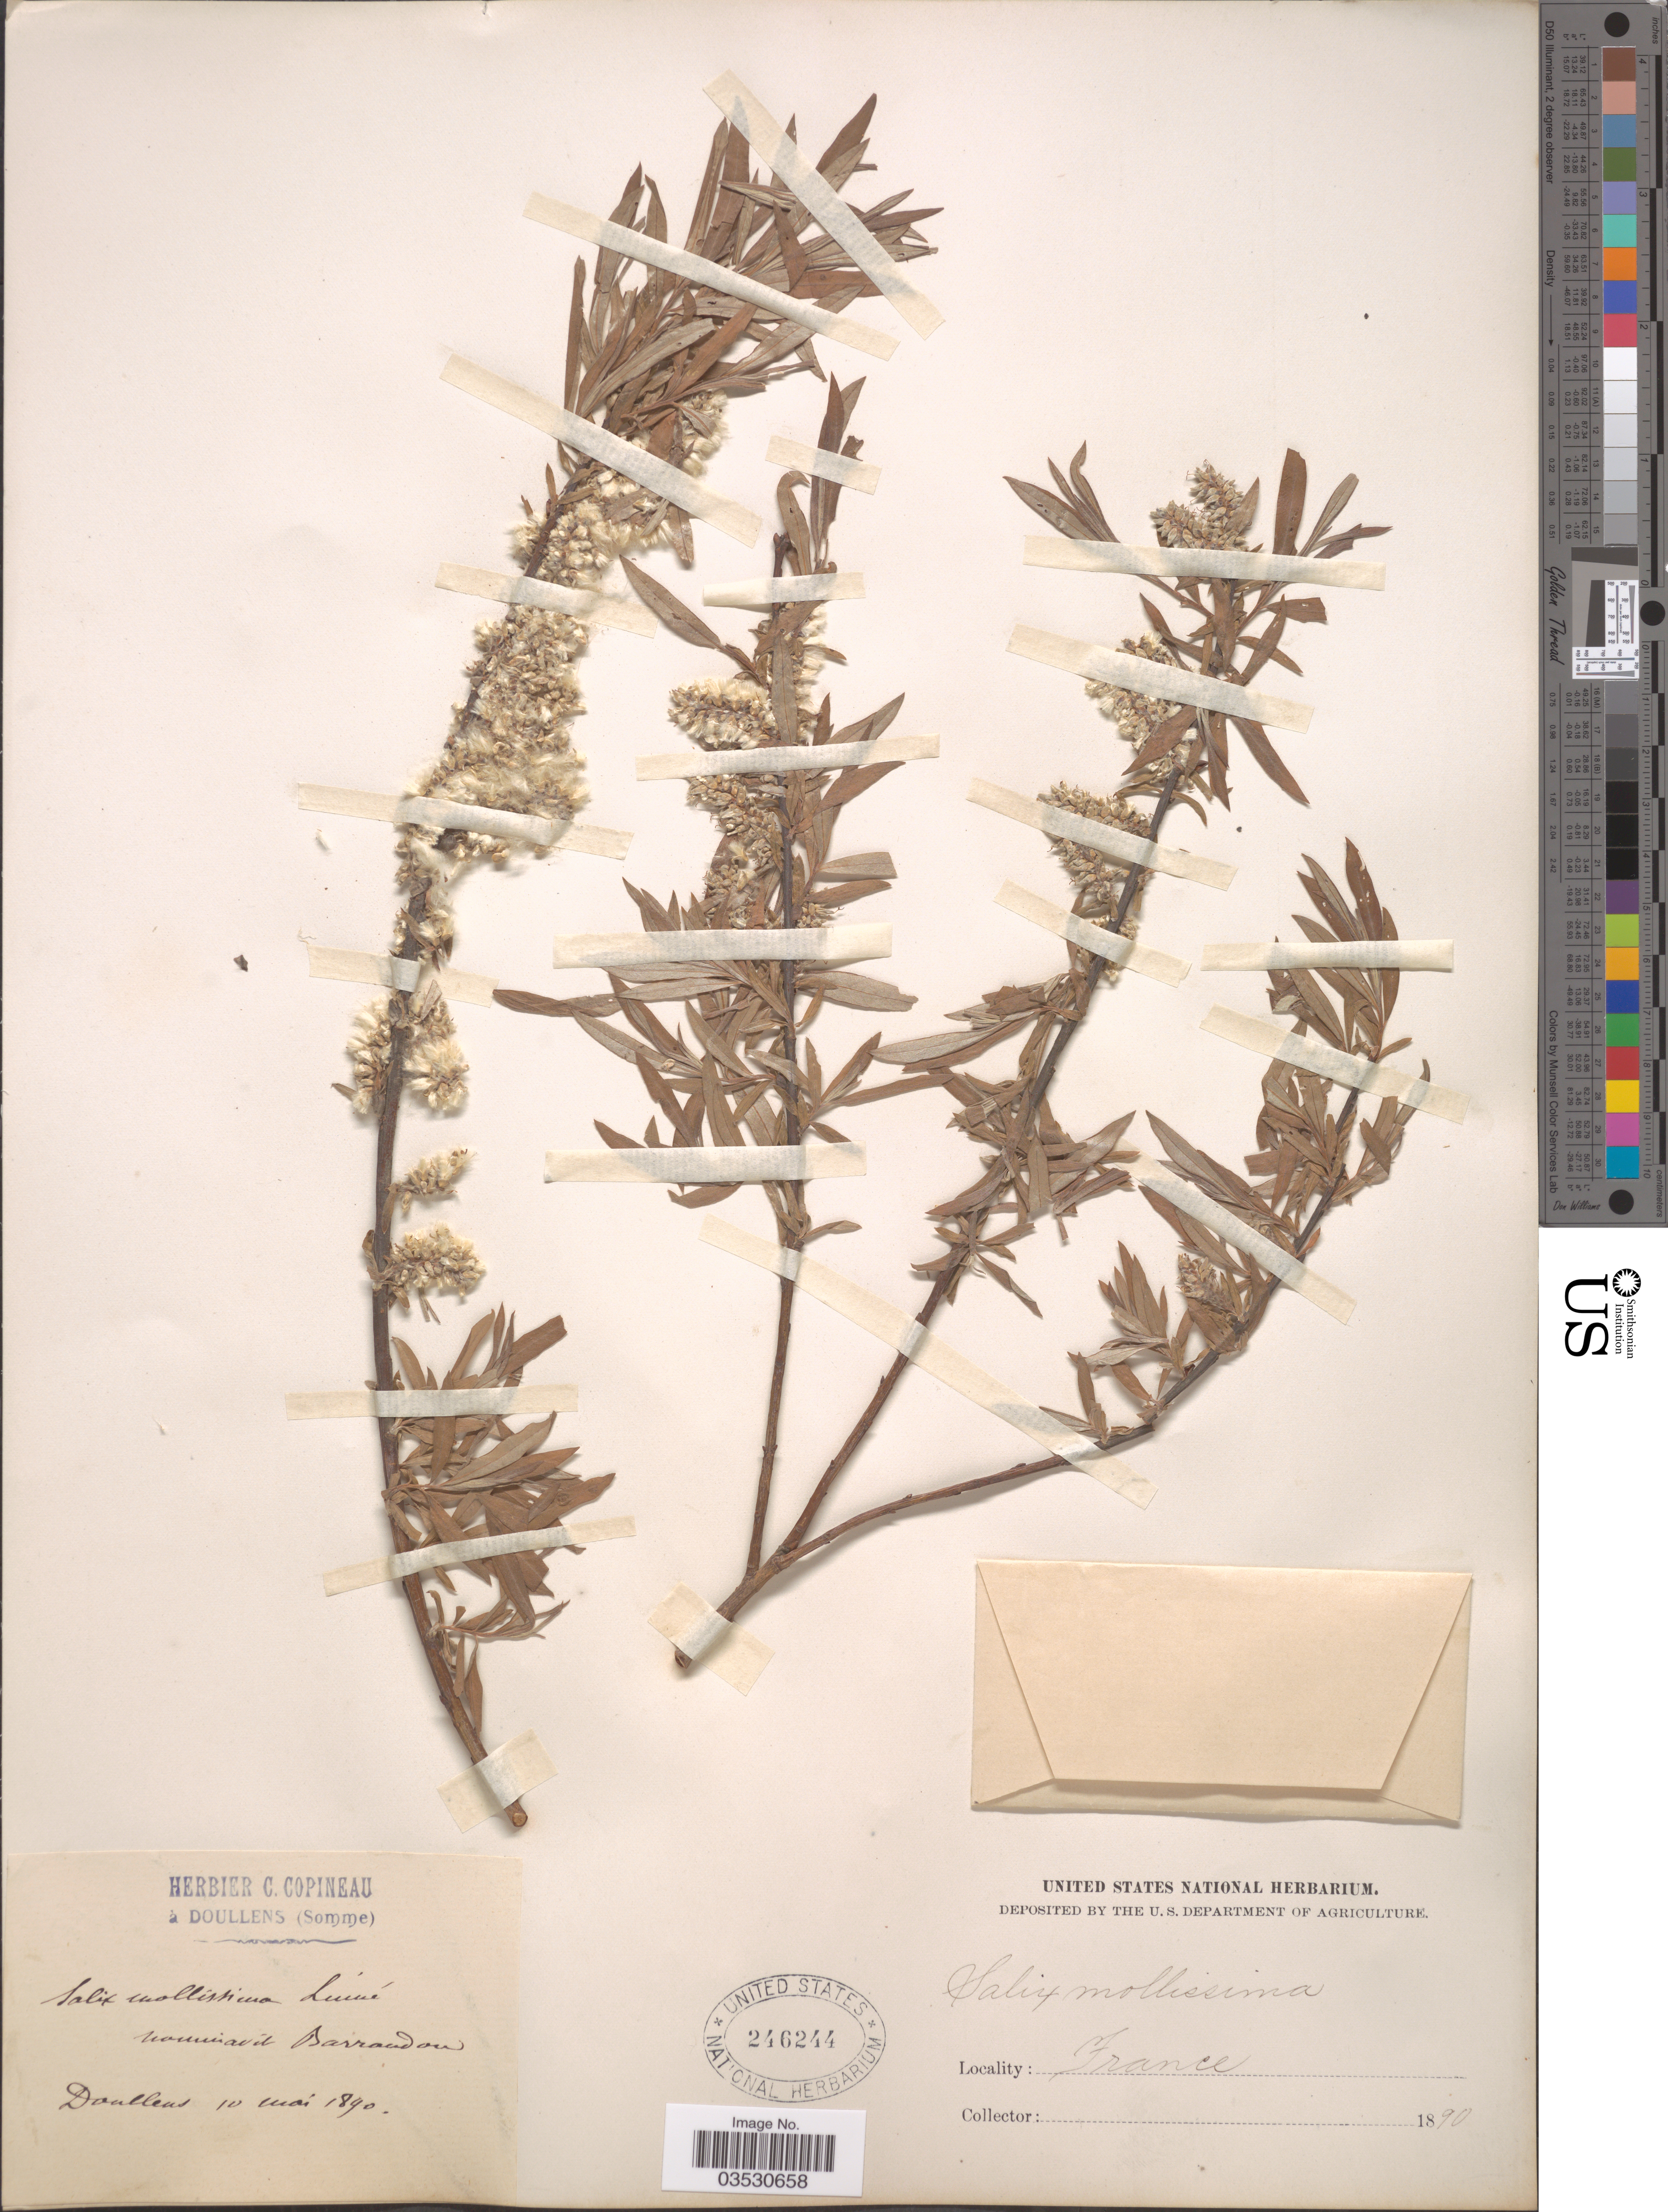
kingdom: Plantae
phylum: Tracheophyta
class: Magnoliopsida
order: Malpighiales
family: Salicaceae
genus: Salix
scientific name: Salix mollissima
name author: Wahlenb.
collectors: Doullens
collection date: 1890-05-10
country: France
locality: Nouminav [interpreted] et Barrandon.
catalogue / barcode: US 246244